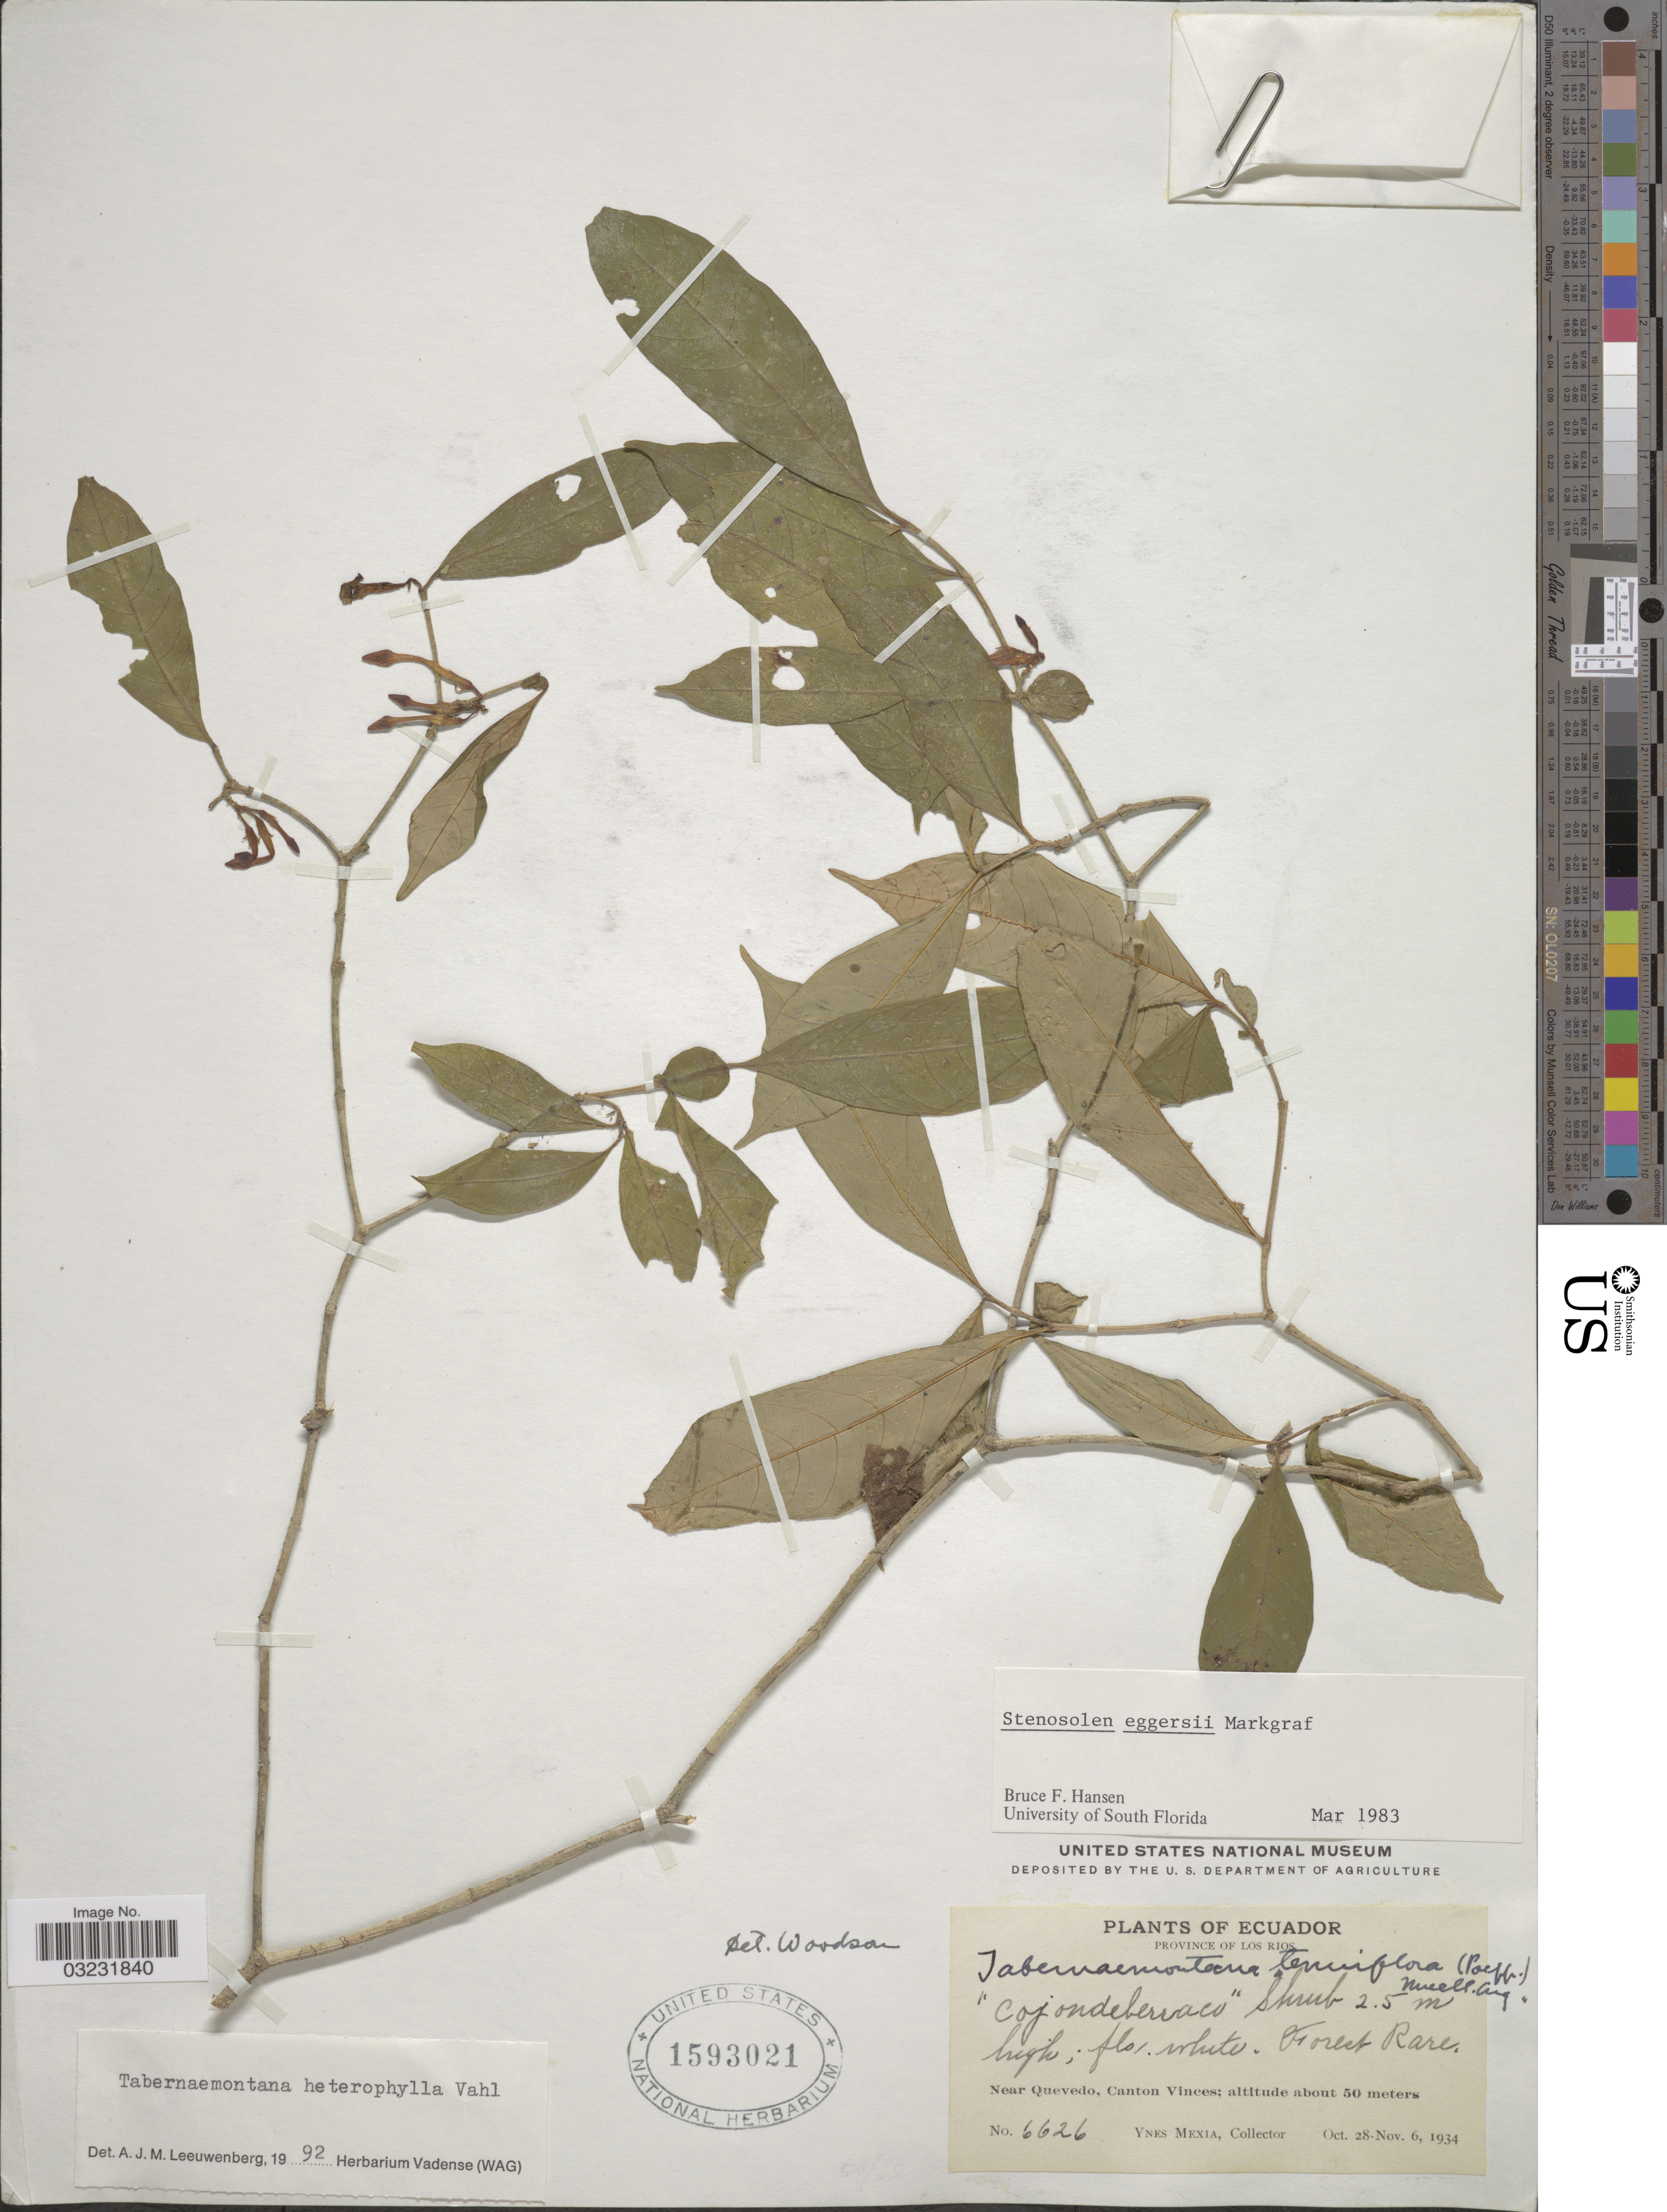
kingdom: Plantae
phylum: Tracheophyta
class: Magnoliopsida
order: Gentianales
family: Apocynaceae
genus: Tabernaemontana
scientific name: Tabernaemontana heterophylla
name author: Vahl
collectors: Y. Mexia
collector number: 6626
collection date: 1934-10-28/1934-11-06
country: Ecuador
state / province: Los Ríos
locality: Province of Los Rios. Near Quevedo, Canton Vinces.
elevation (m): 50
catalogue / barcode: US 1593021